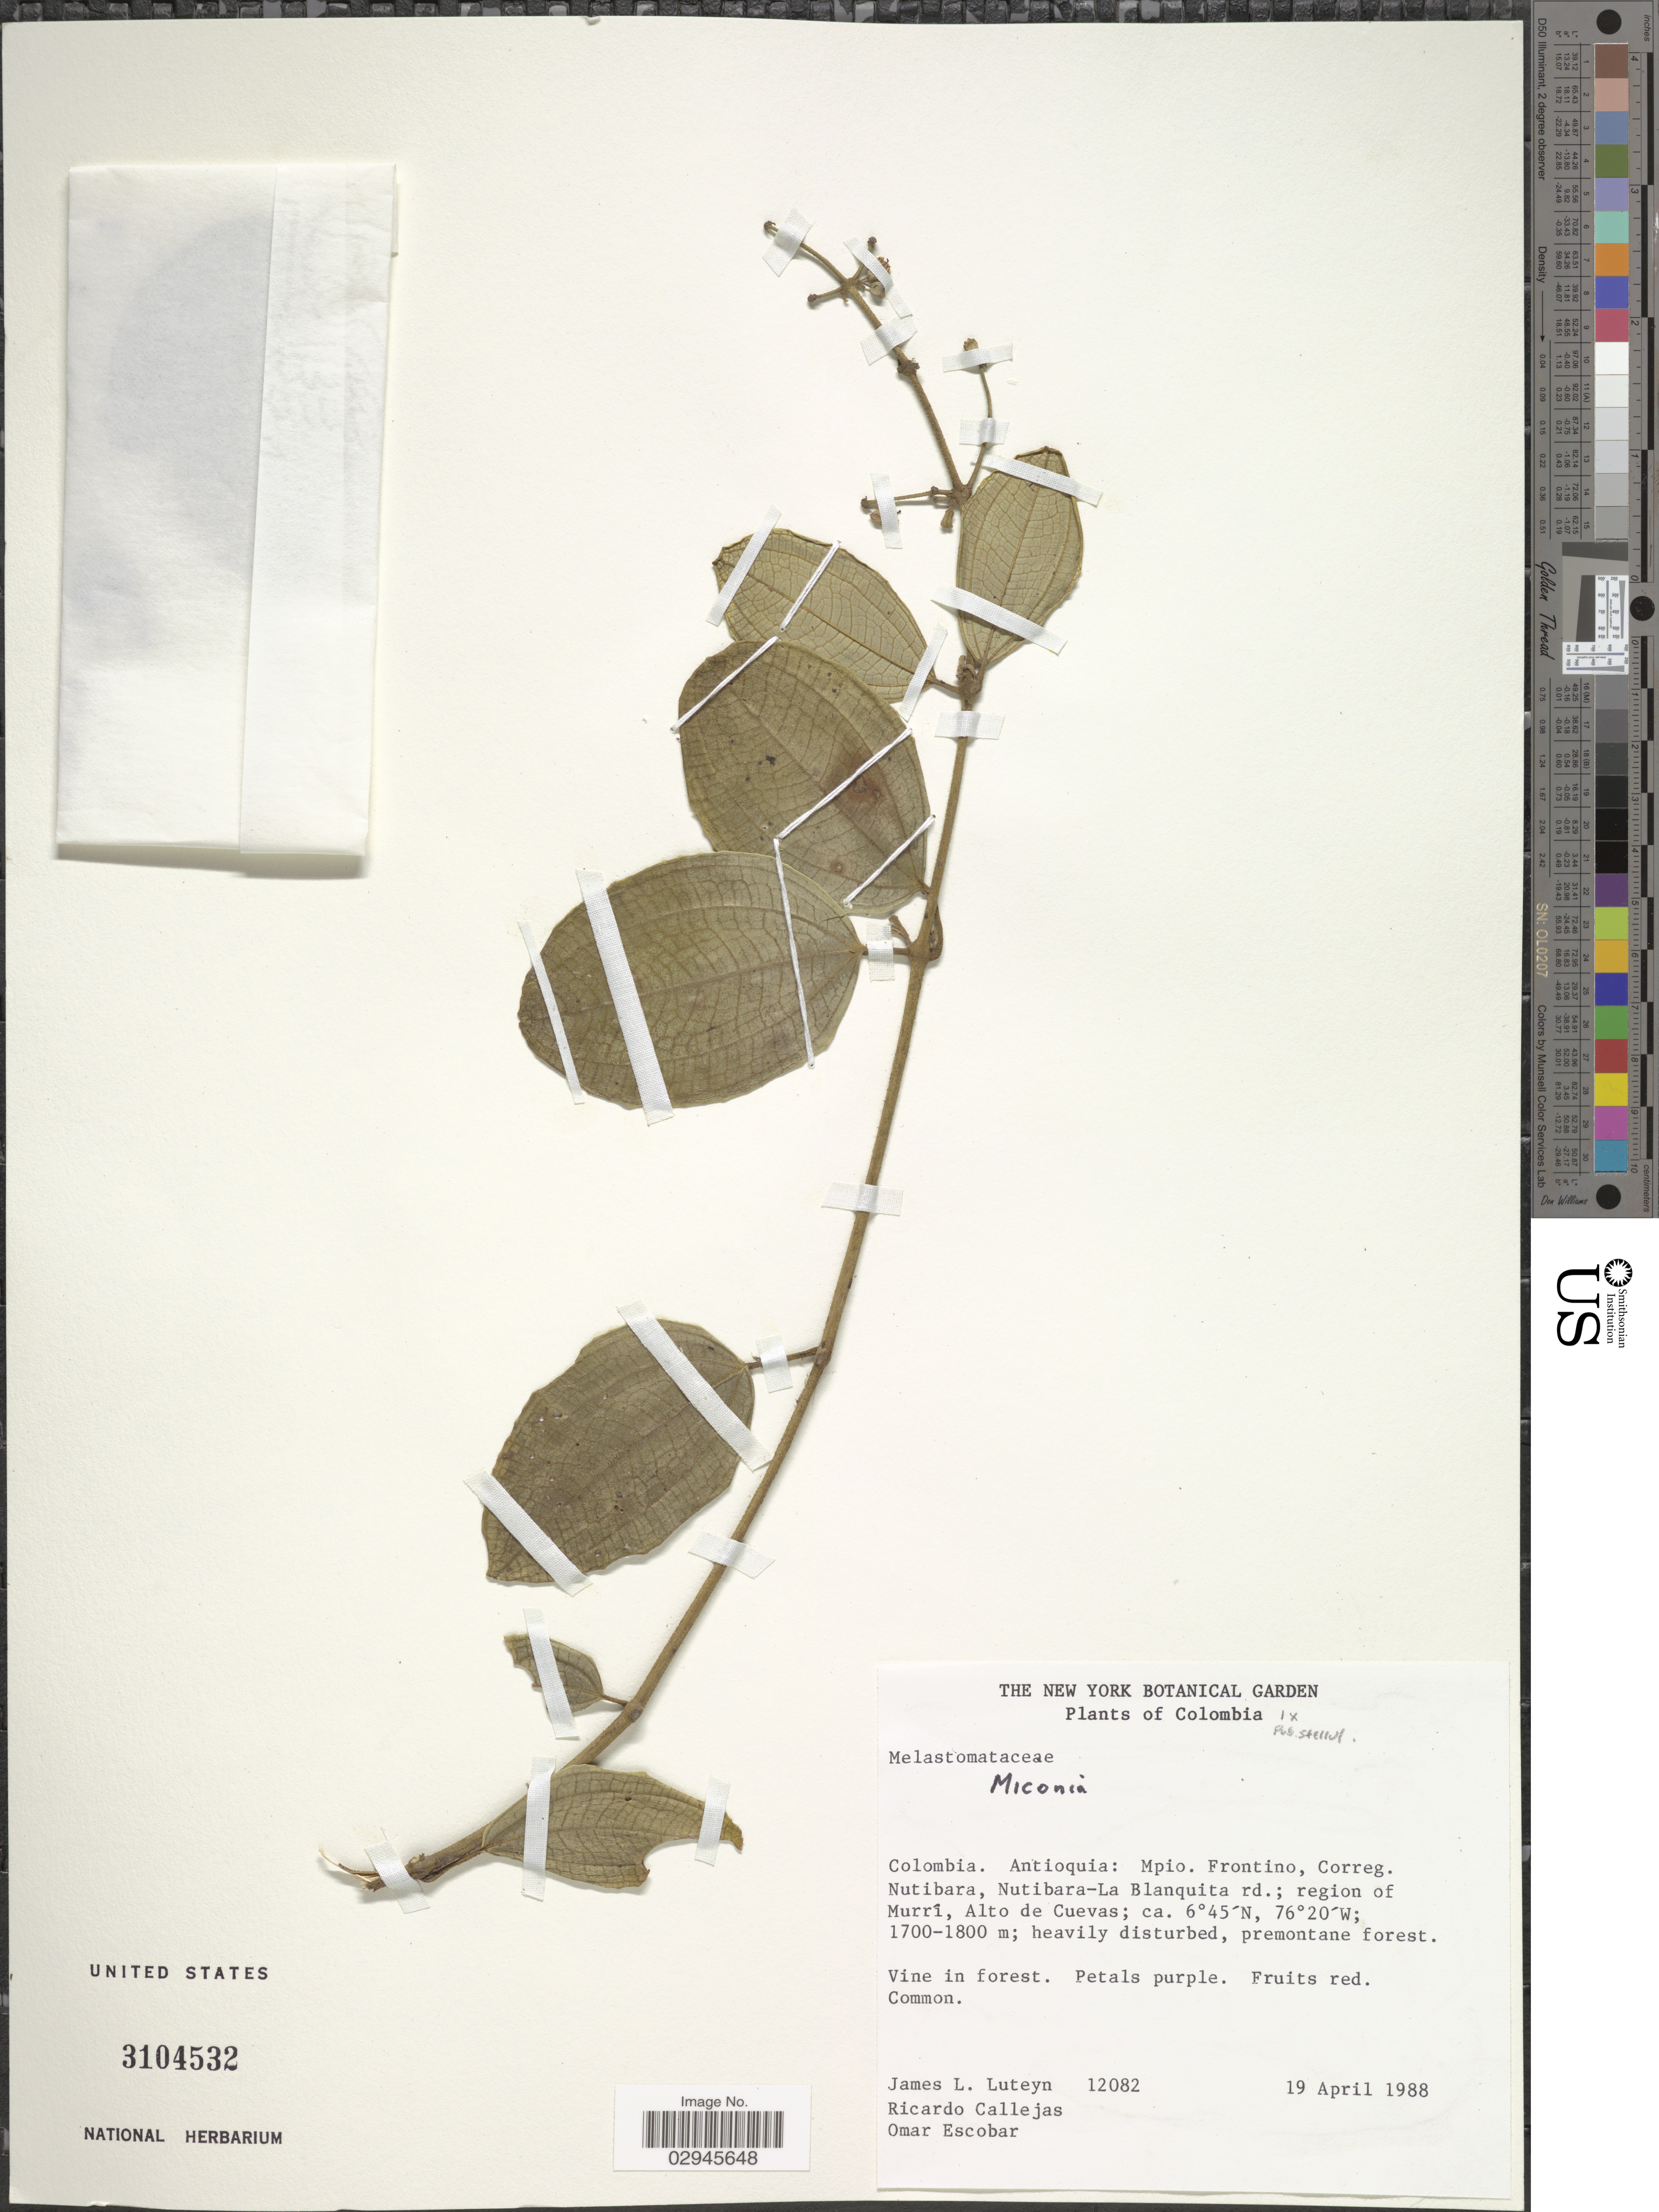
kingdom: Plantae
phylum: Tracheophyta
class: Magnoliopsida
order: Myrtales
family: Melastomataceae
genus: Miconia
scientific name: Miconia sp.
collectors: J. Luteyn, R. Callejas & O. D. Escobar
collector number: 12082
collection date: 1988-04-19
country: Colombia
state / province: Antioquia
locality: Mpio. Frontino, Correg. Nutibara, Nutibara-La Blanquita rd.; region of Murrí, Alto de Cuevas.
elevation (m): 1700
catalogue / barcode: US 3104532